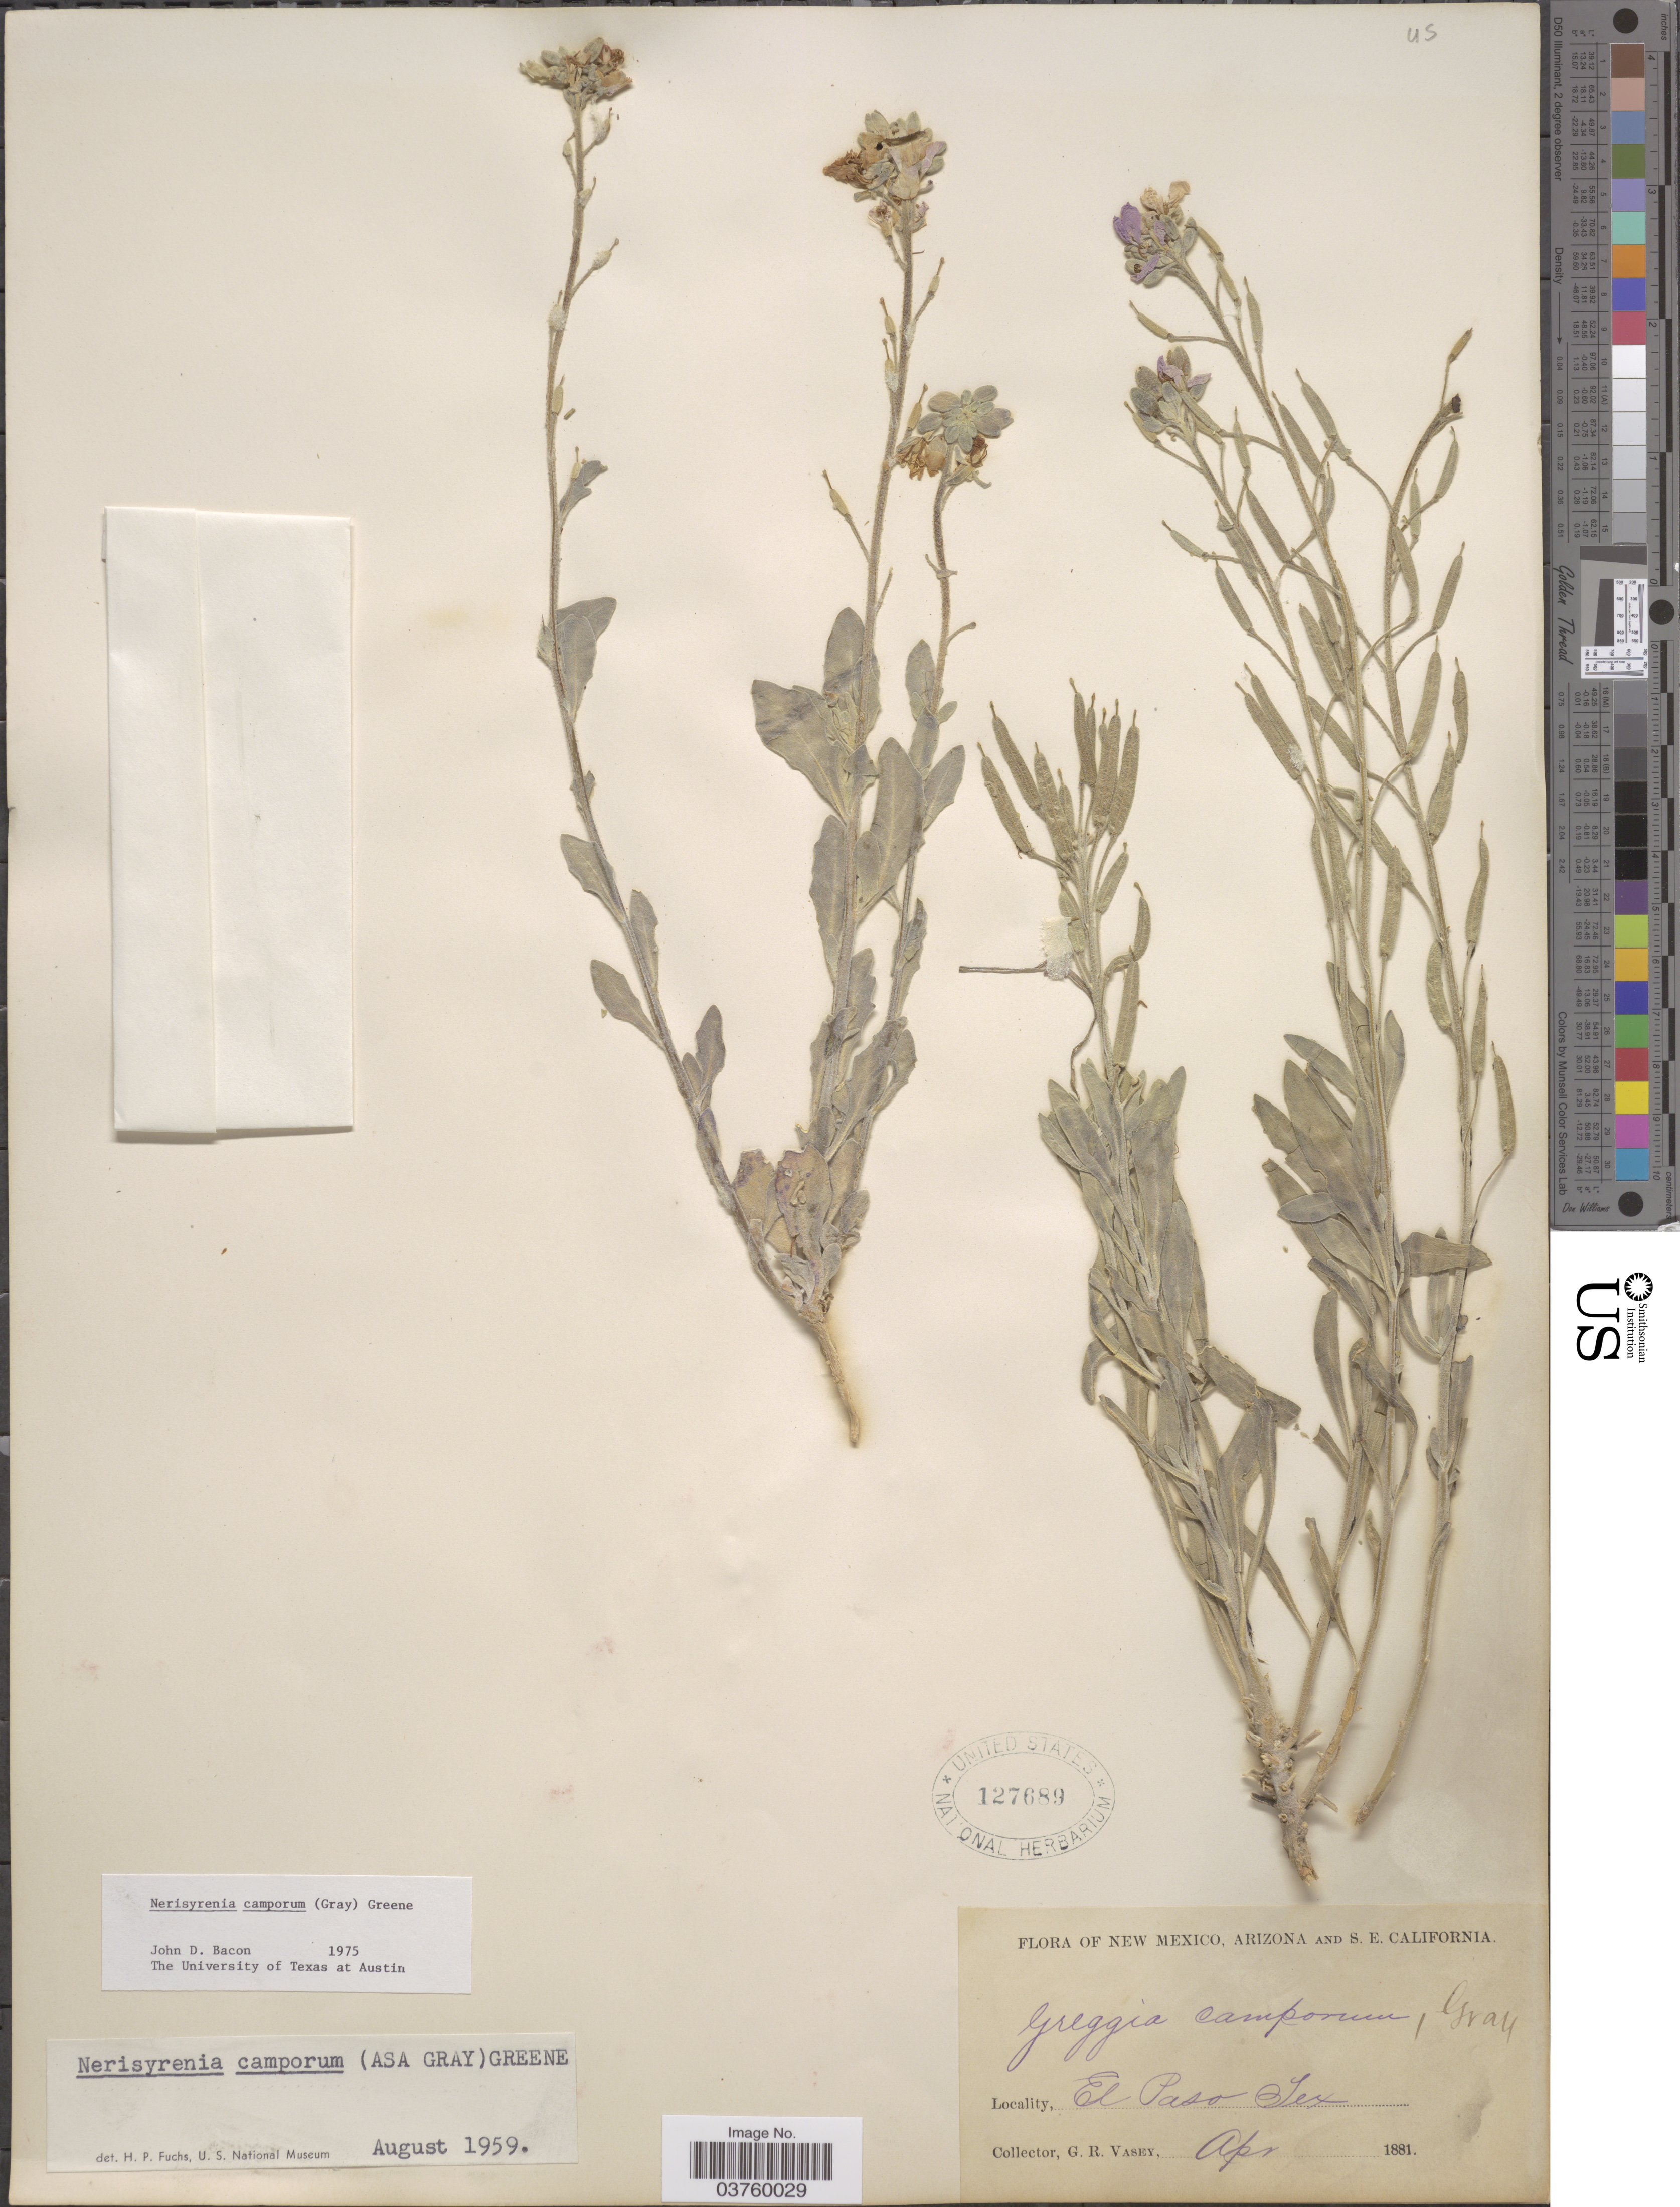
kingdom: Plantae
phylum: Tracheophyta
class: Magnoliopsida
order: Brassicales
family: Brassicaceae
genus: Nerisyrenia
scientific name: Nerisyrenia camporum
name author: (A. Gray) Greene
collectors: G. R. Vasey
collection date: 1881-04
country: United States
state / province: Texas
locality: El Paso.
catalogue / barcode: US 127689